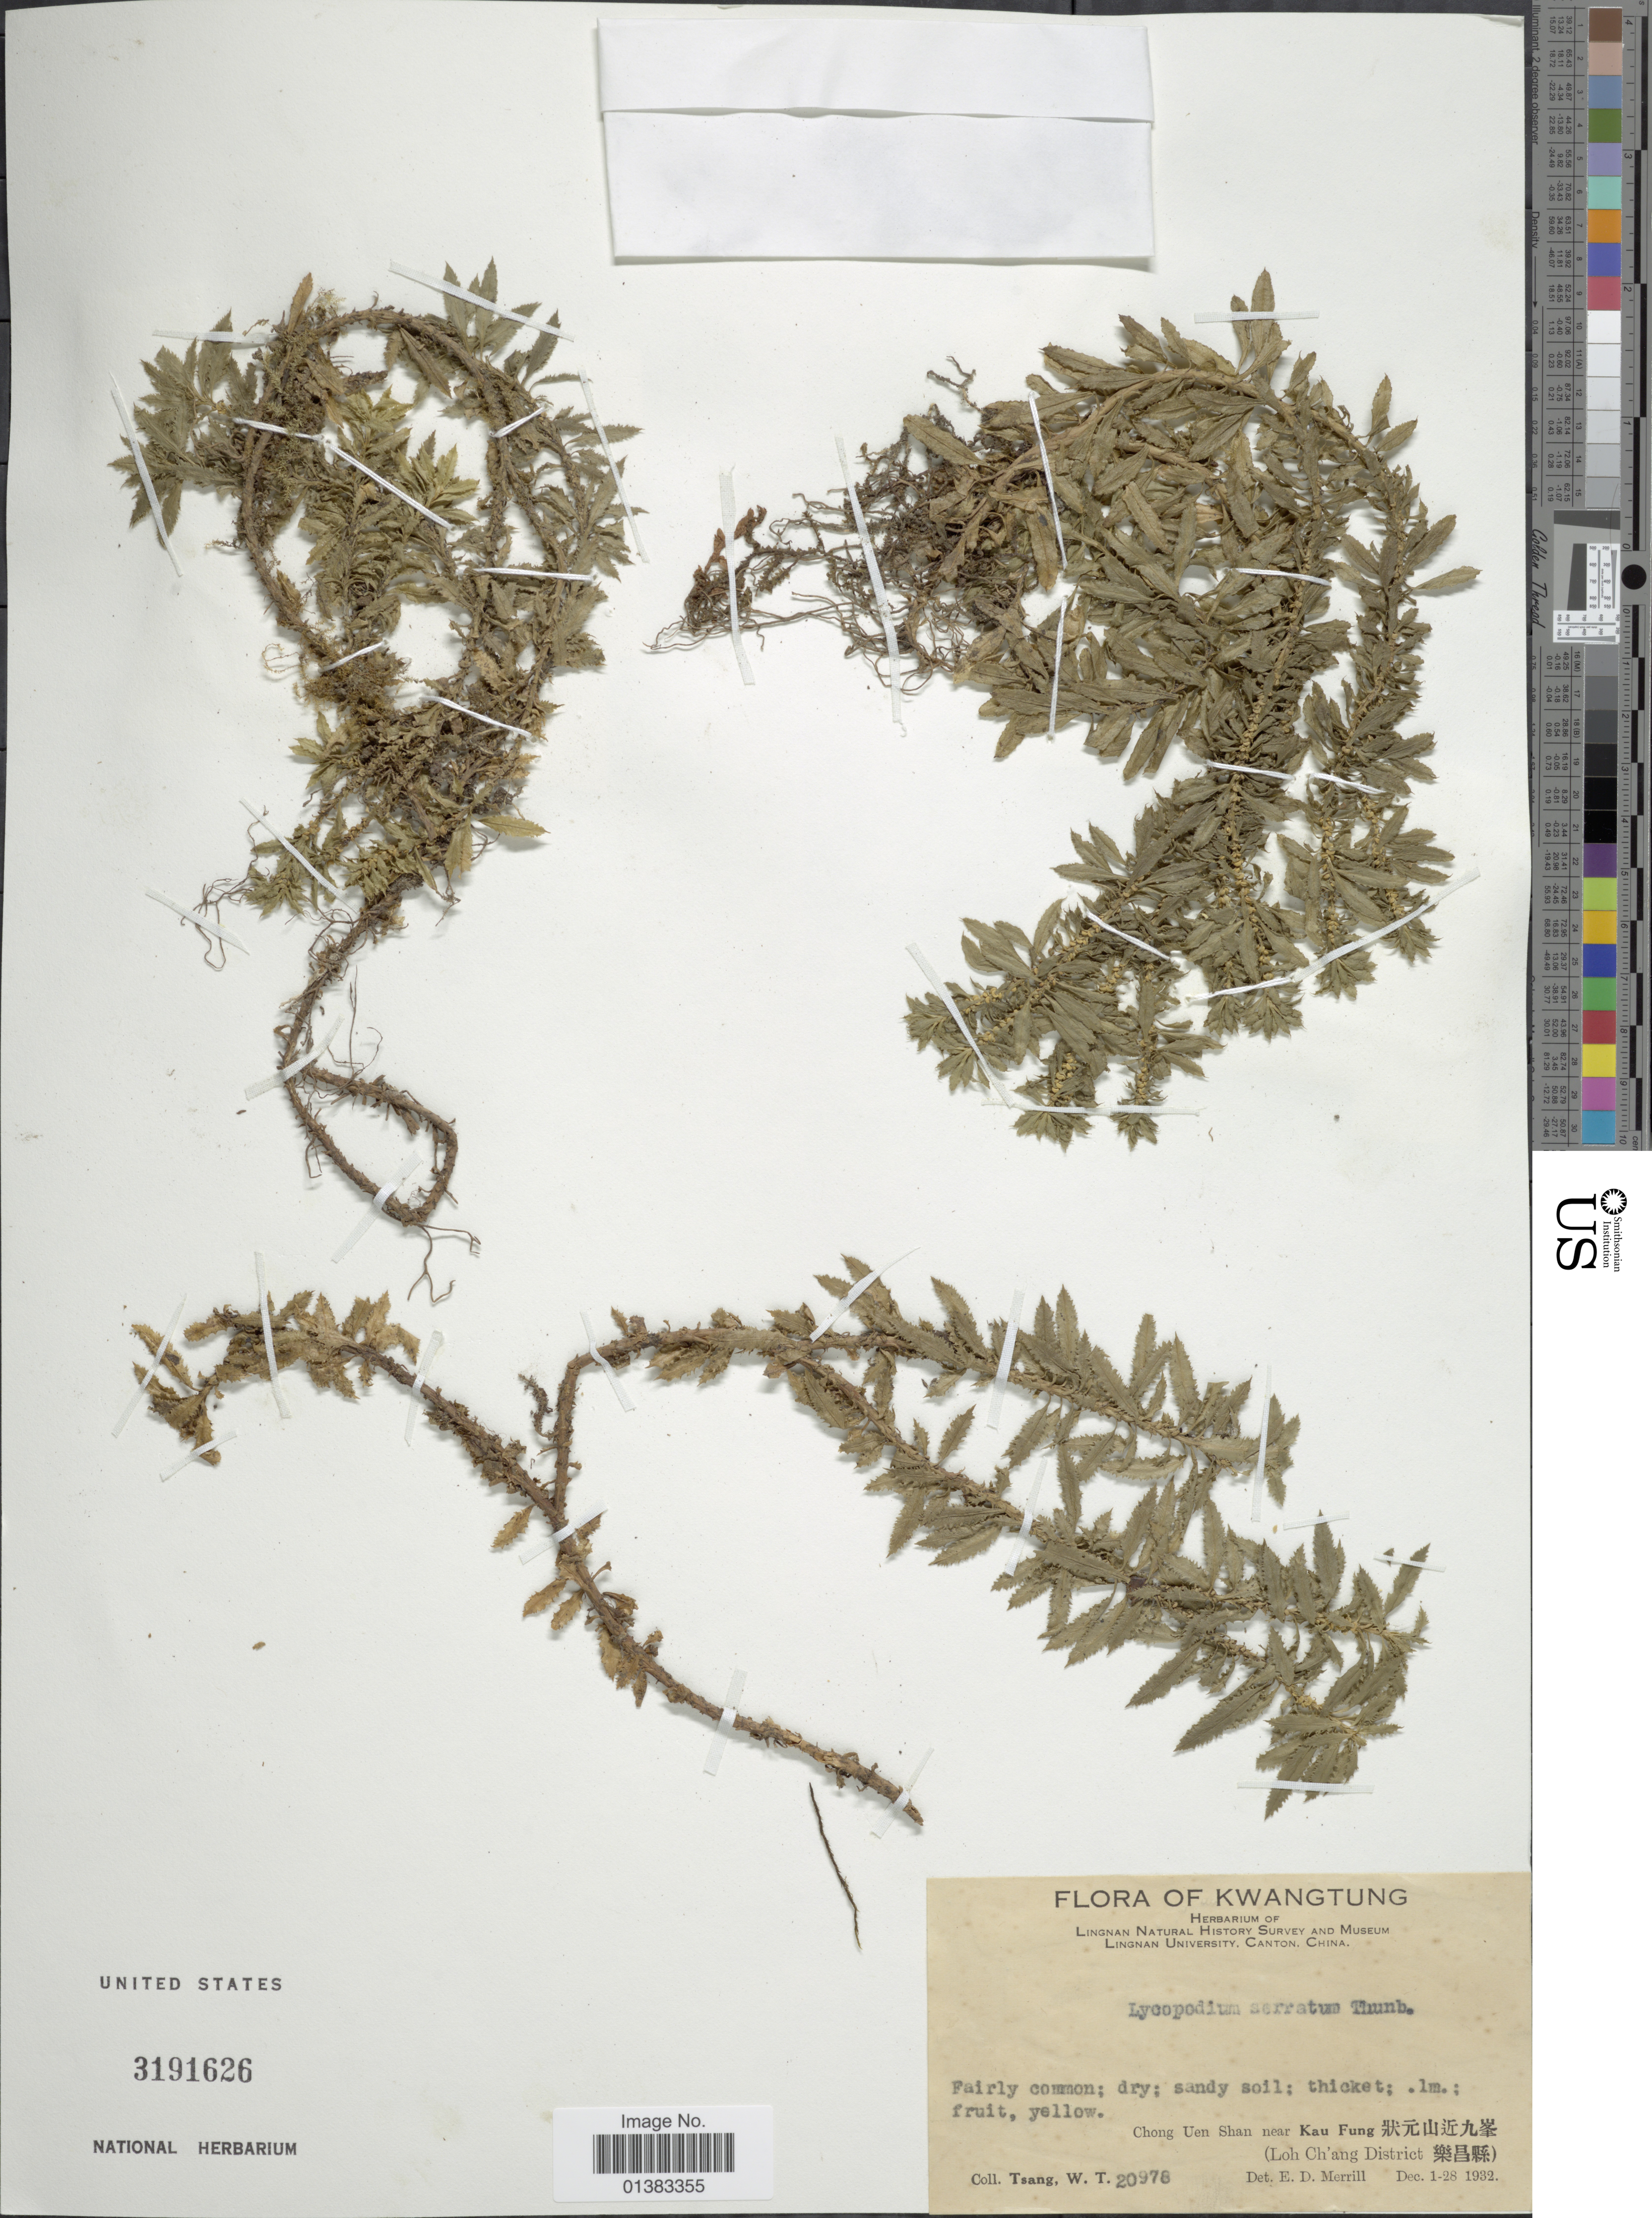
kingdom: Plantae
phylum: Tracheophyta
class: Lycopodiopsida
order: Lycopodiales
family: Lycopodiaceae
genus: Huperzia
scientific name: Huperzia serrata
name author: (Thunb.) Trevis.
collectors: W. T. Tsang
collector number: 20978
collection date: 1932-12-01/1932-12-28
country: China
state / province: Guangdong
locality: Kwangtung, Chong Uen Shan near Kau Fung X, (Loh Ch'ang District X)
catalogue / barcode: US 3191626